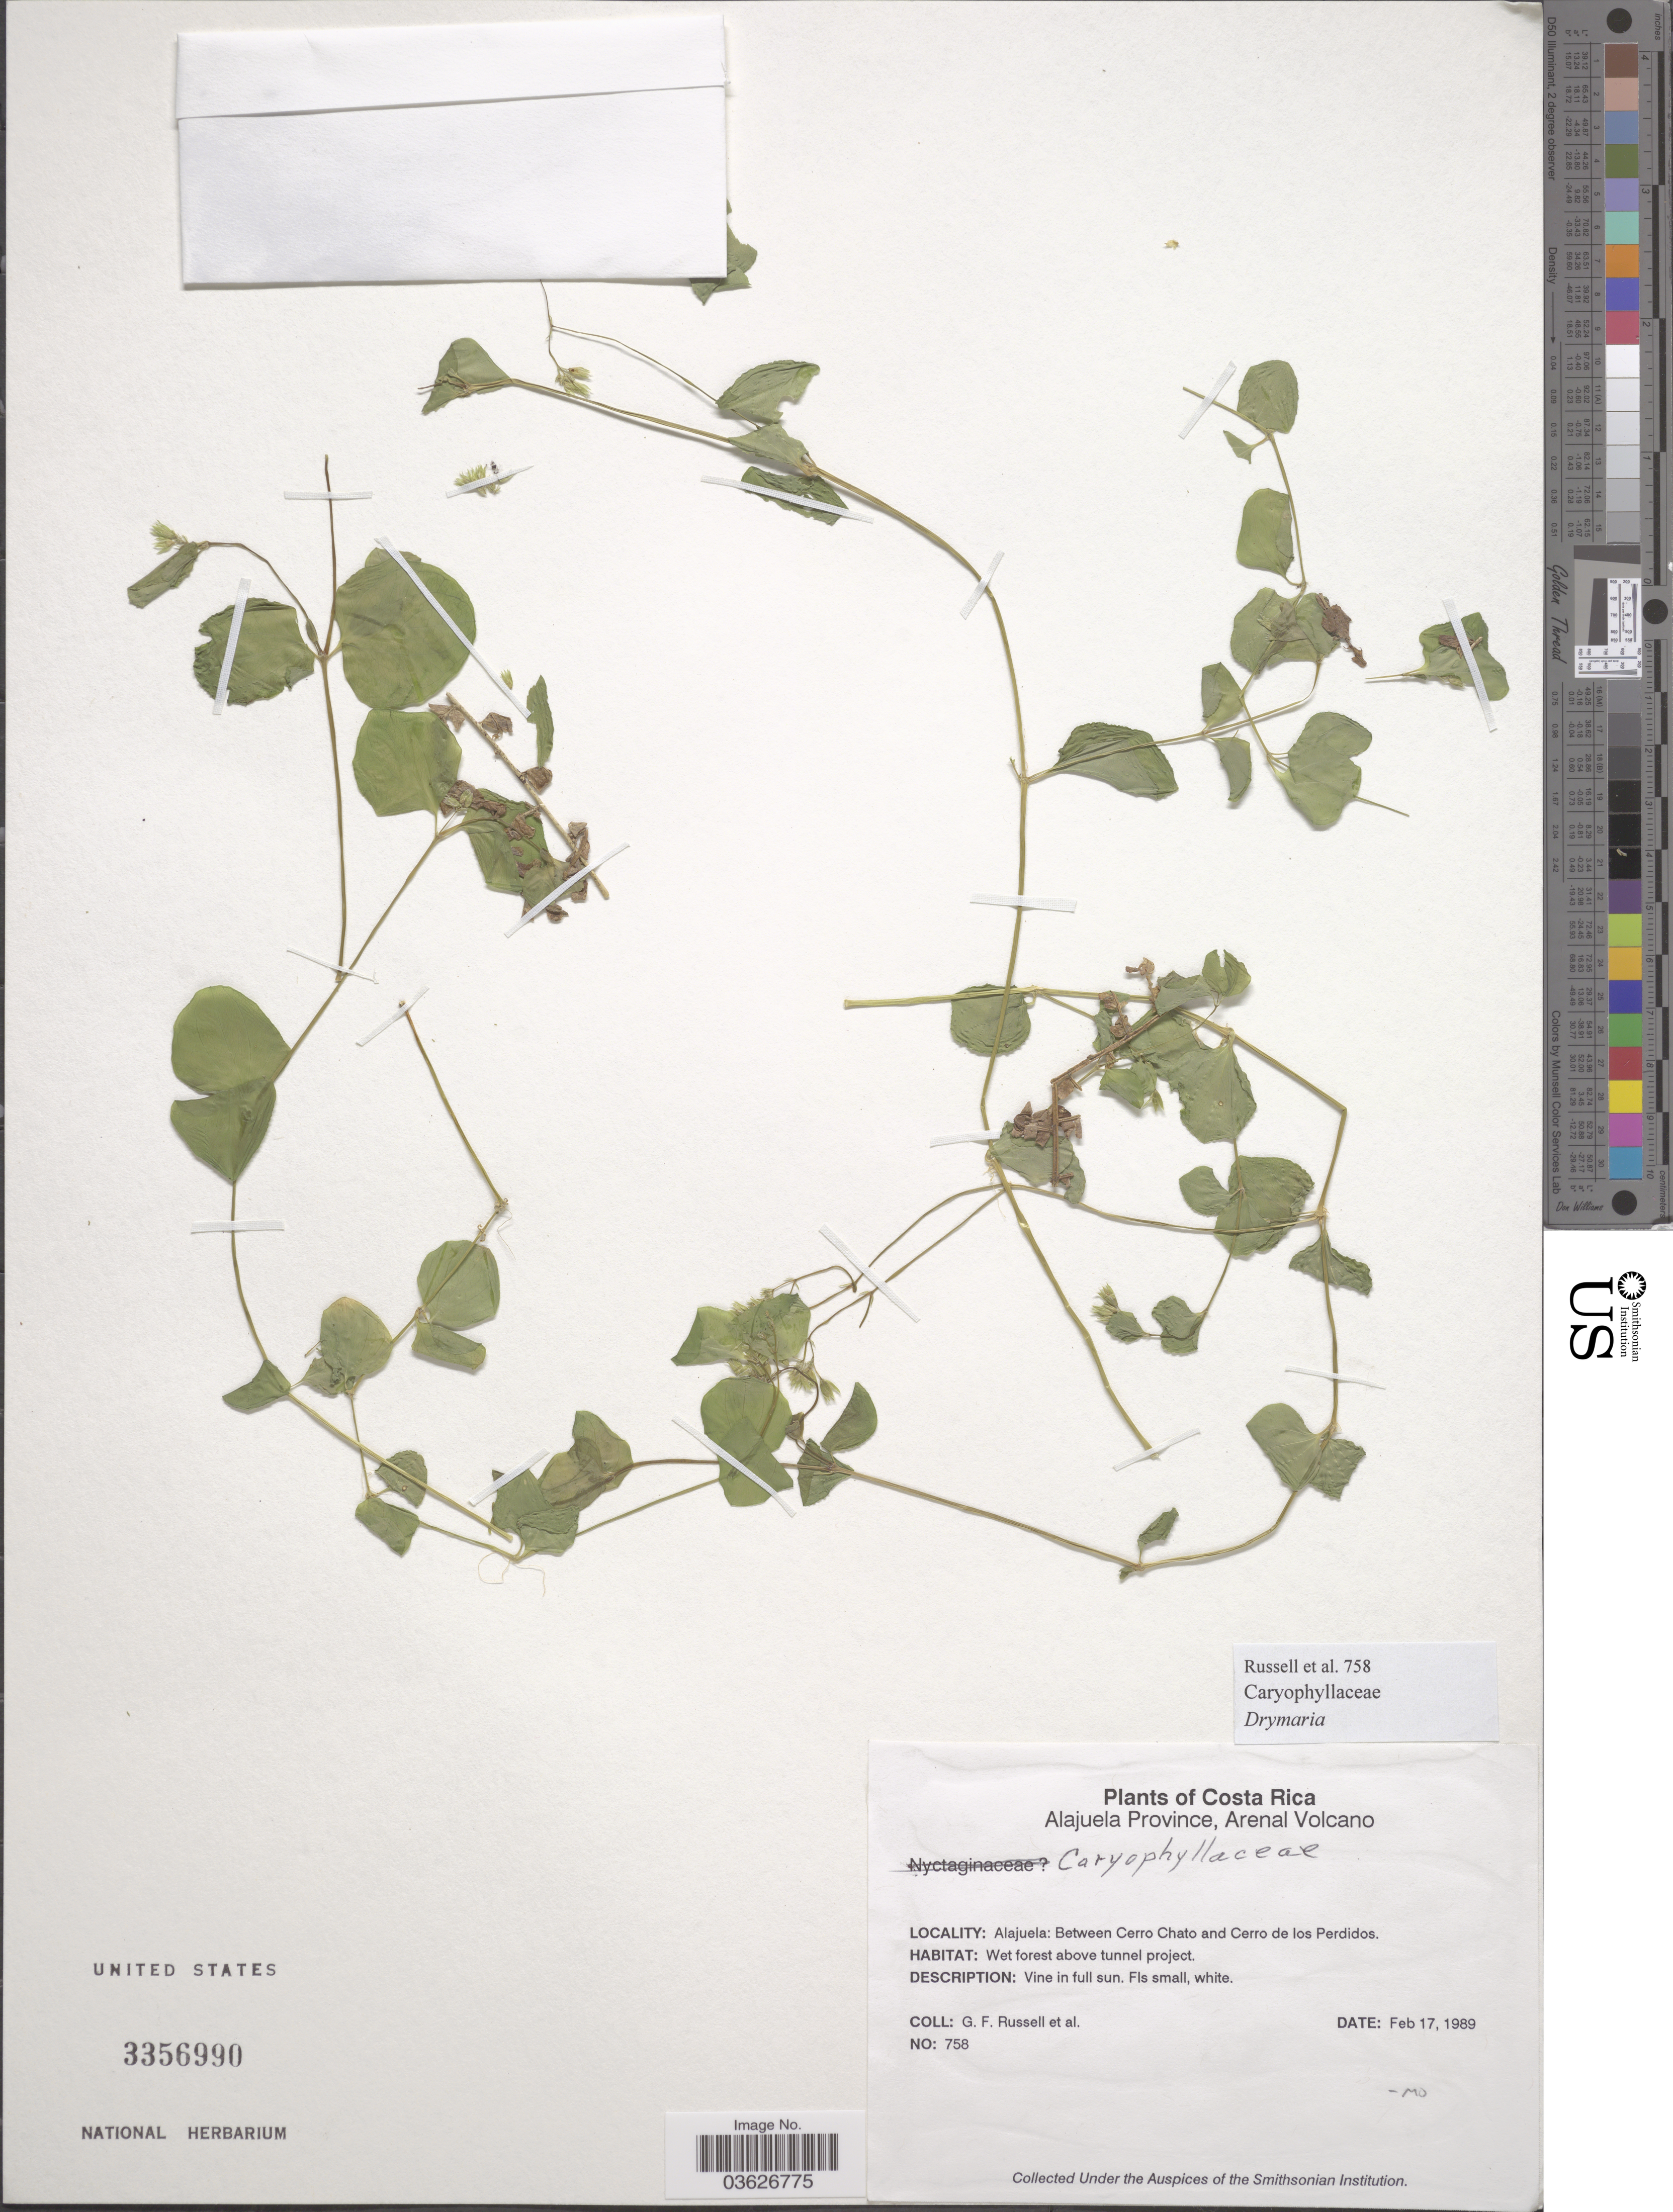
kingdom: Plantae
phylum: Tracheophyta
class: Magnoliopsida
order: Caryophyllales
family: Caryophyllaceae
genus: Drymaria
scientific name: Drymaria sp.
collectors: G. Russell & et al.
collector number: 758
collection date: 1989-02-17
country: Costa Rica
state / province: Alajuela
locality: Arenal Volcano. Between Cerro Chato and Cerro de los Pedidos.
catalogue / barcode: US 3356990